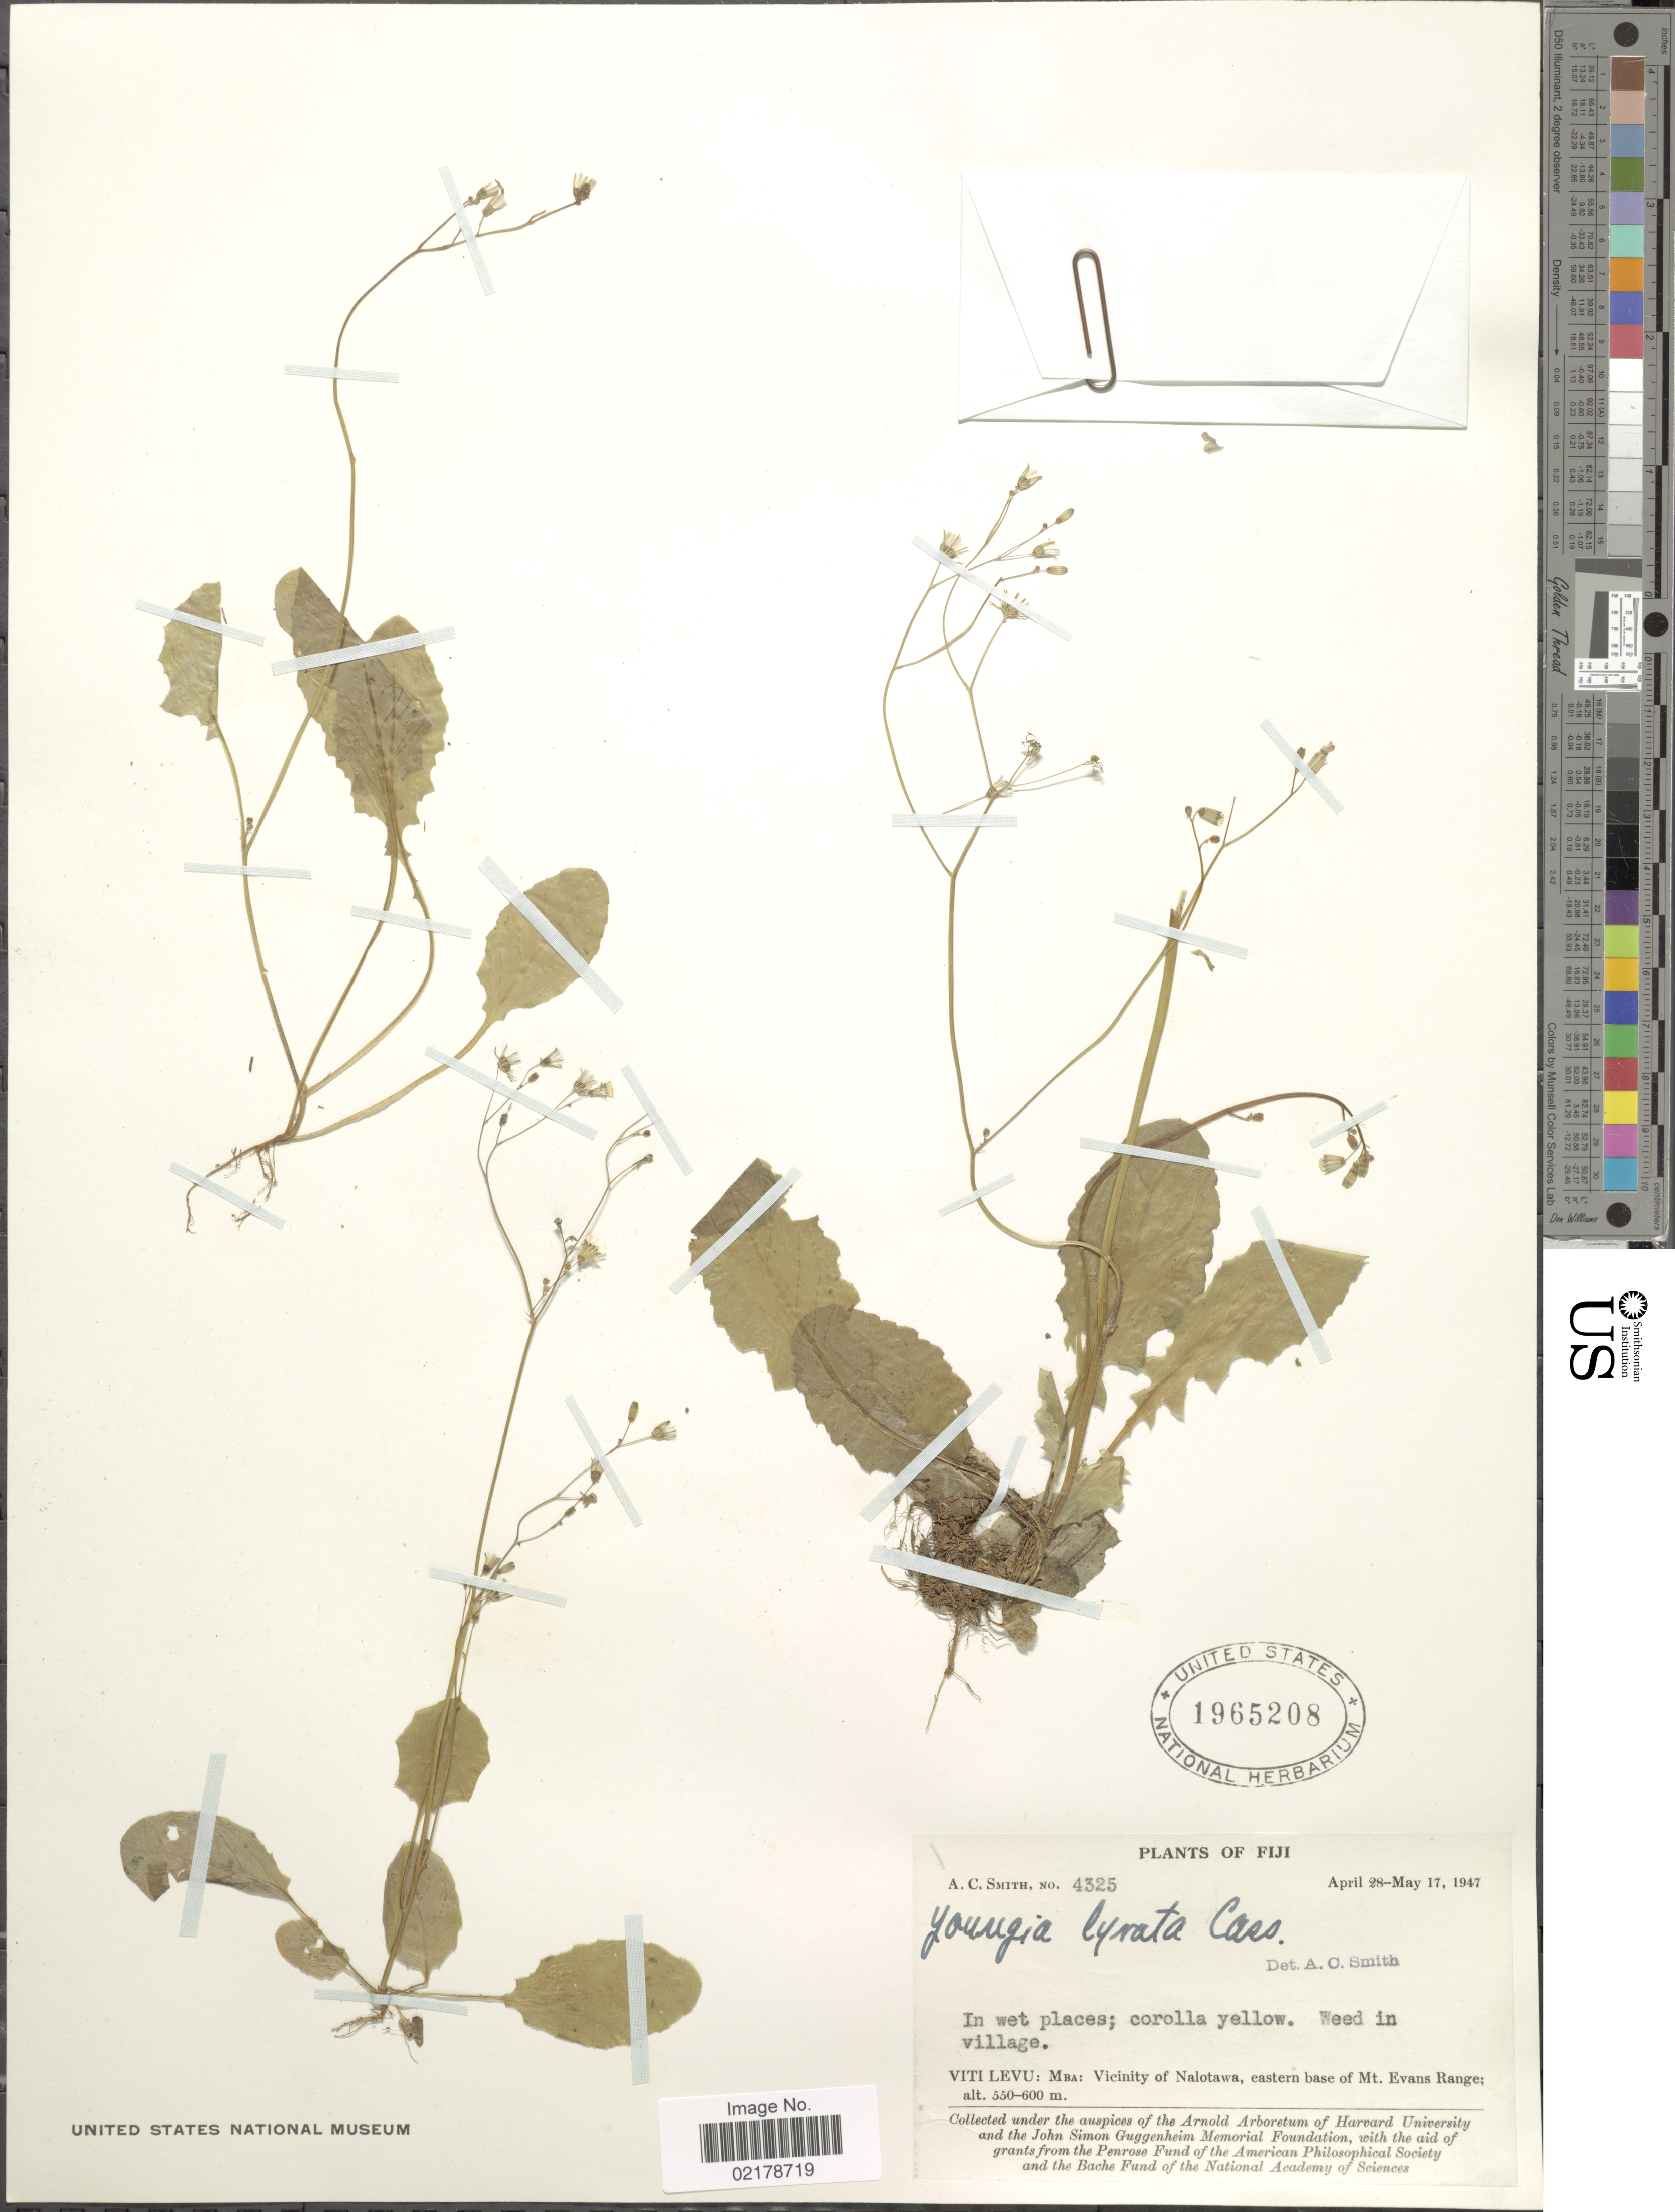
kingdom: Plantae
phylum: Tracheophyta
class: Magnoliopsida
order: Asterales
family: Asteraceae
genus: Youngia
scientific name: Youngia japonica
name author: (L.) DC.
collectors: A. C. Smith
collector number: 4325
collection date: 1947-04-28/1947-05-17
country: Fiji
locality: Viti Levu: Mba: Vicinity of Nalotawa, eastern base of Mt. Evans Range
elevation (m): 550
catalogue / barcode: US 1965208